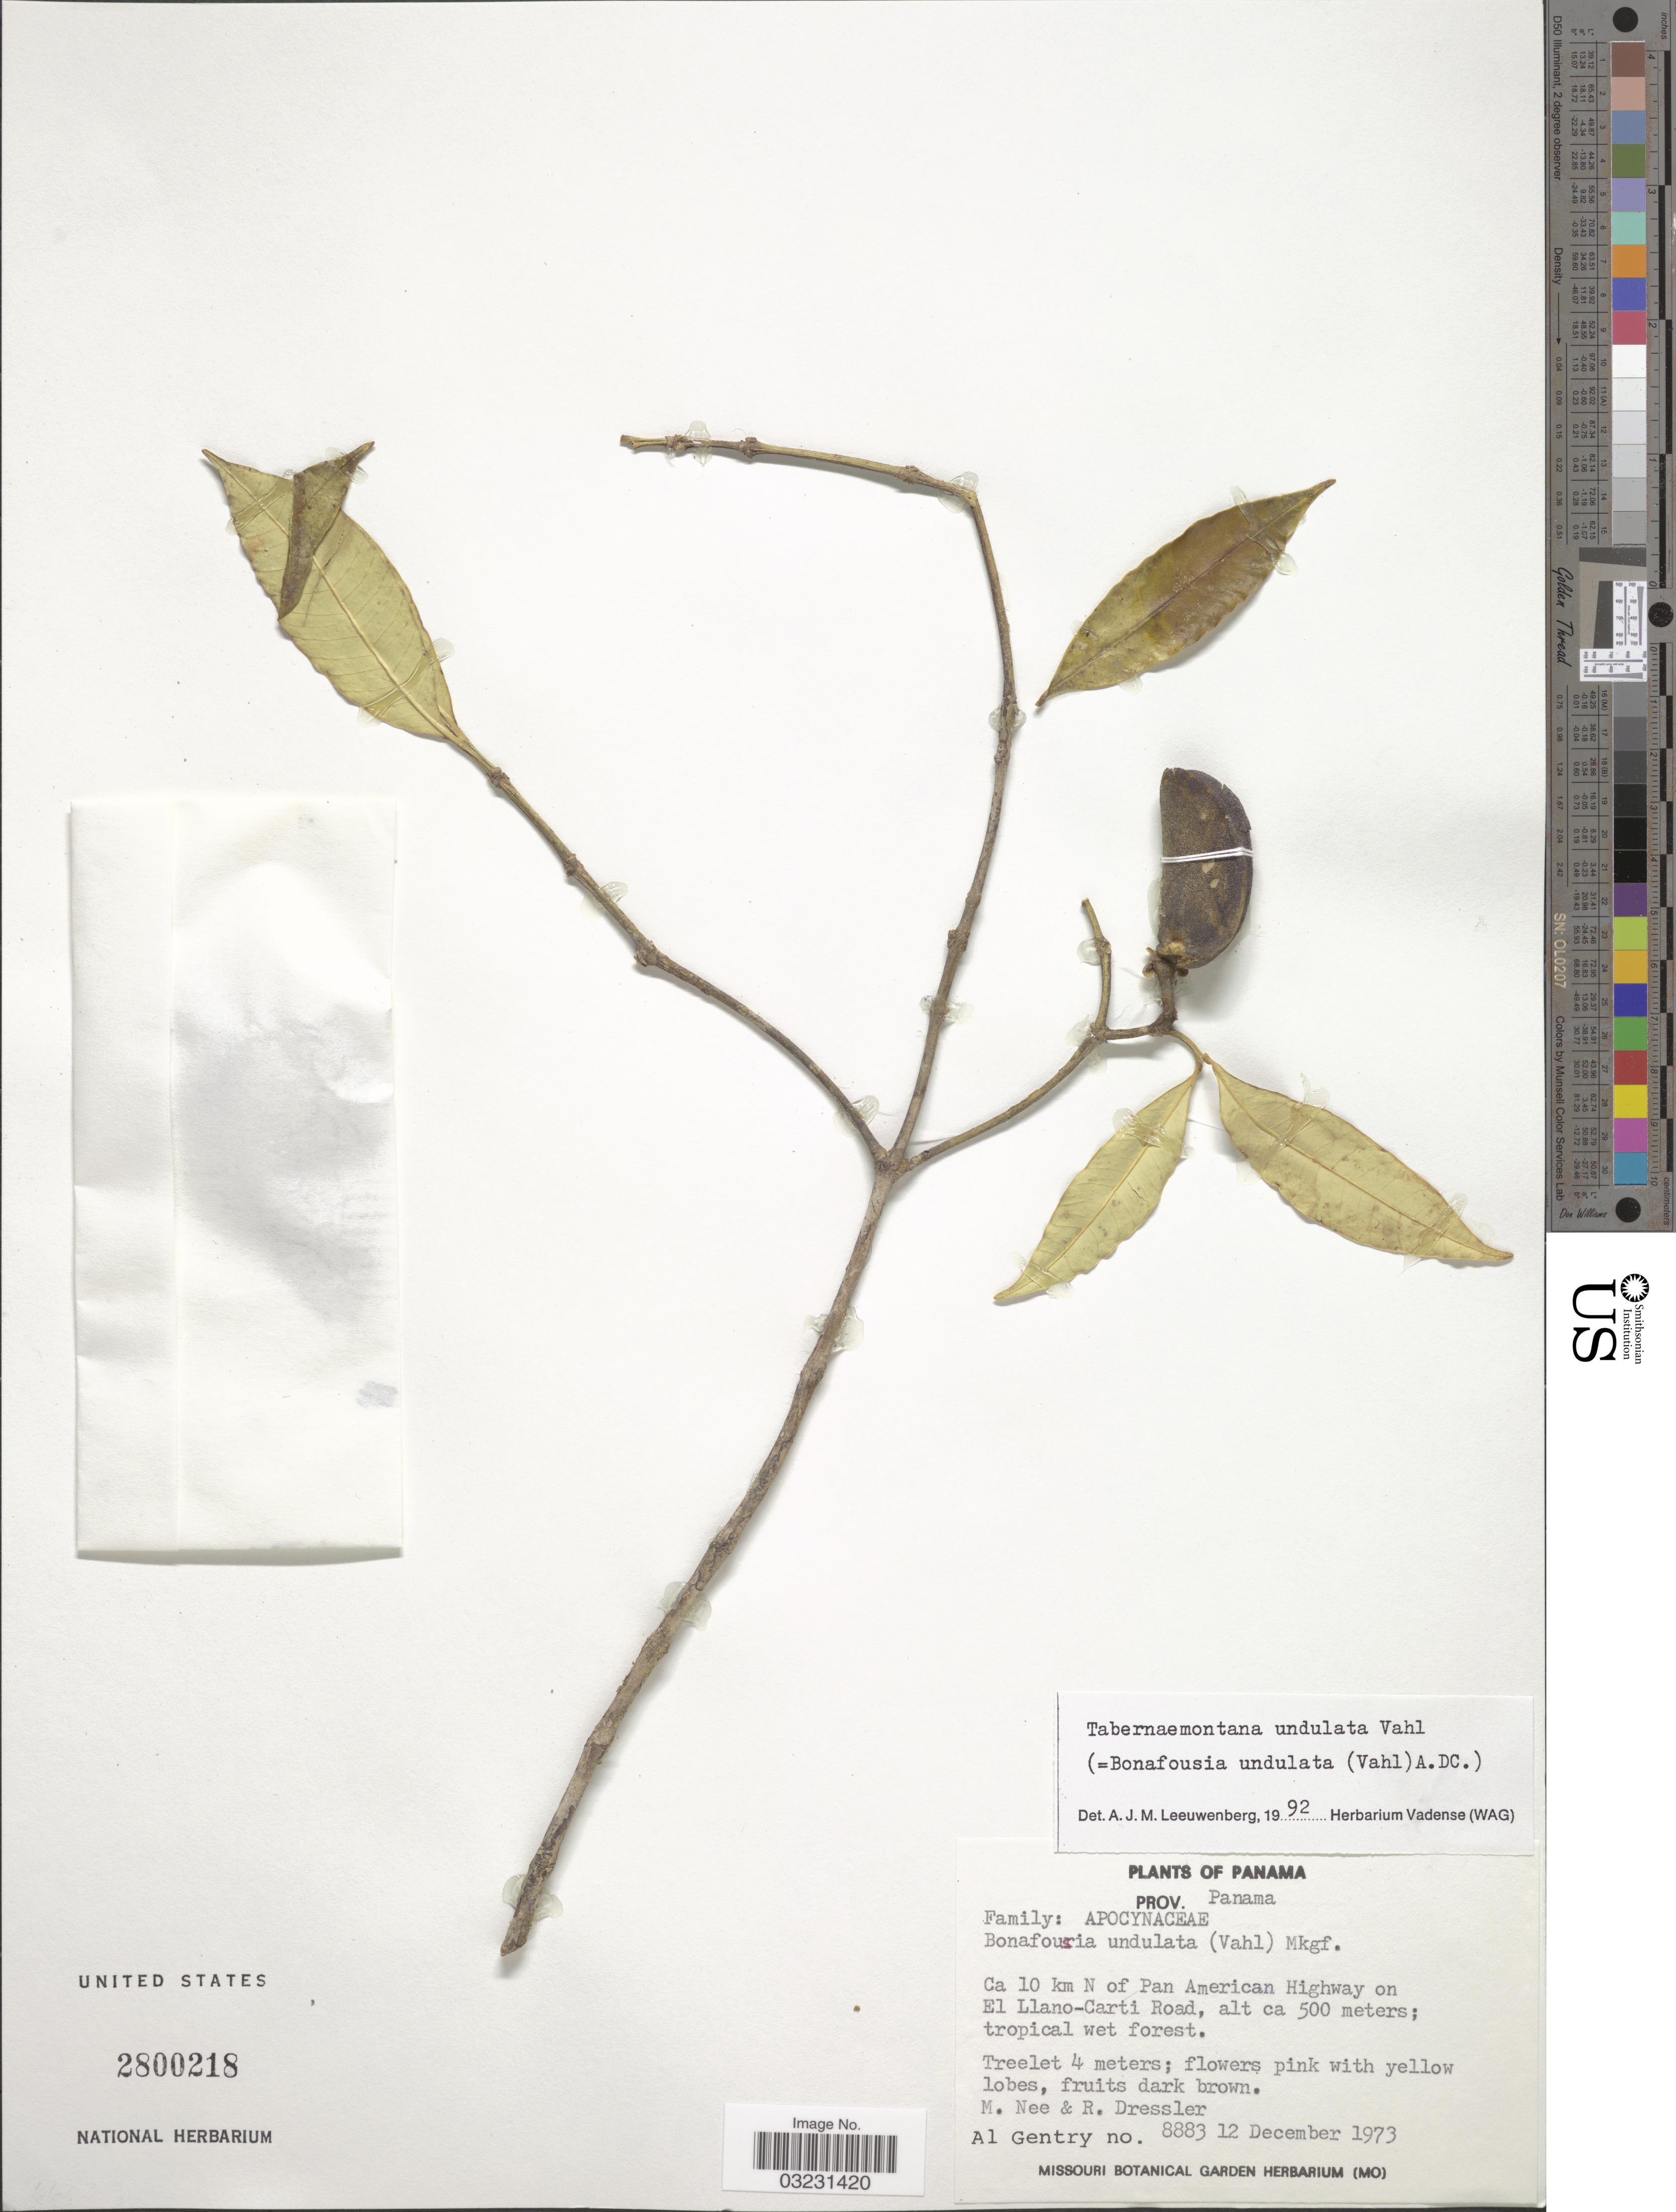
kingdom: Plantae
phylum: Tracheophyta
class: Magnoliopsida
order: Gentianales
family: Apocynaceae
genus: Tabernaemontana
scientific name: Tabernaemontana undulata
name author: Vahl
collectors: A. H. Gentry, M. Nee & R. Dressler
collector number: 8883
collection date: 1973-12-12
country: Panama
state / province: Panamá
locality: Ca 10 km N of Pan American Highway on El Llano-Carti Road.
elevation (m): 500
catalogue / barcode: US 2800218